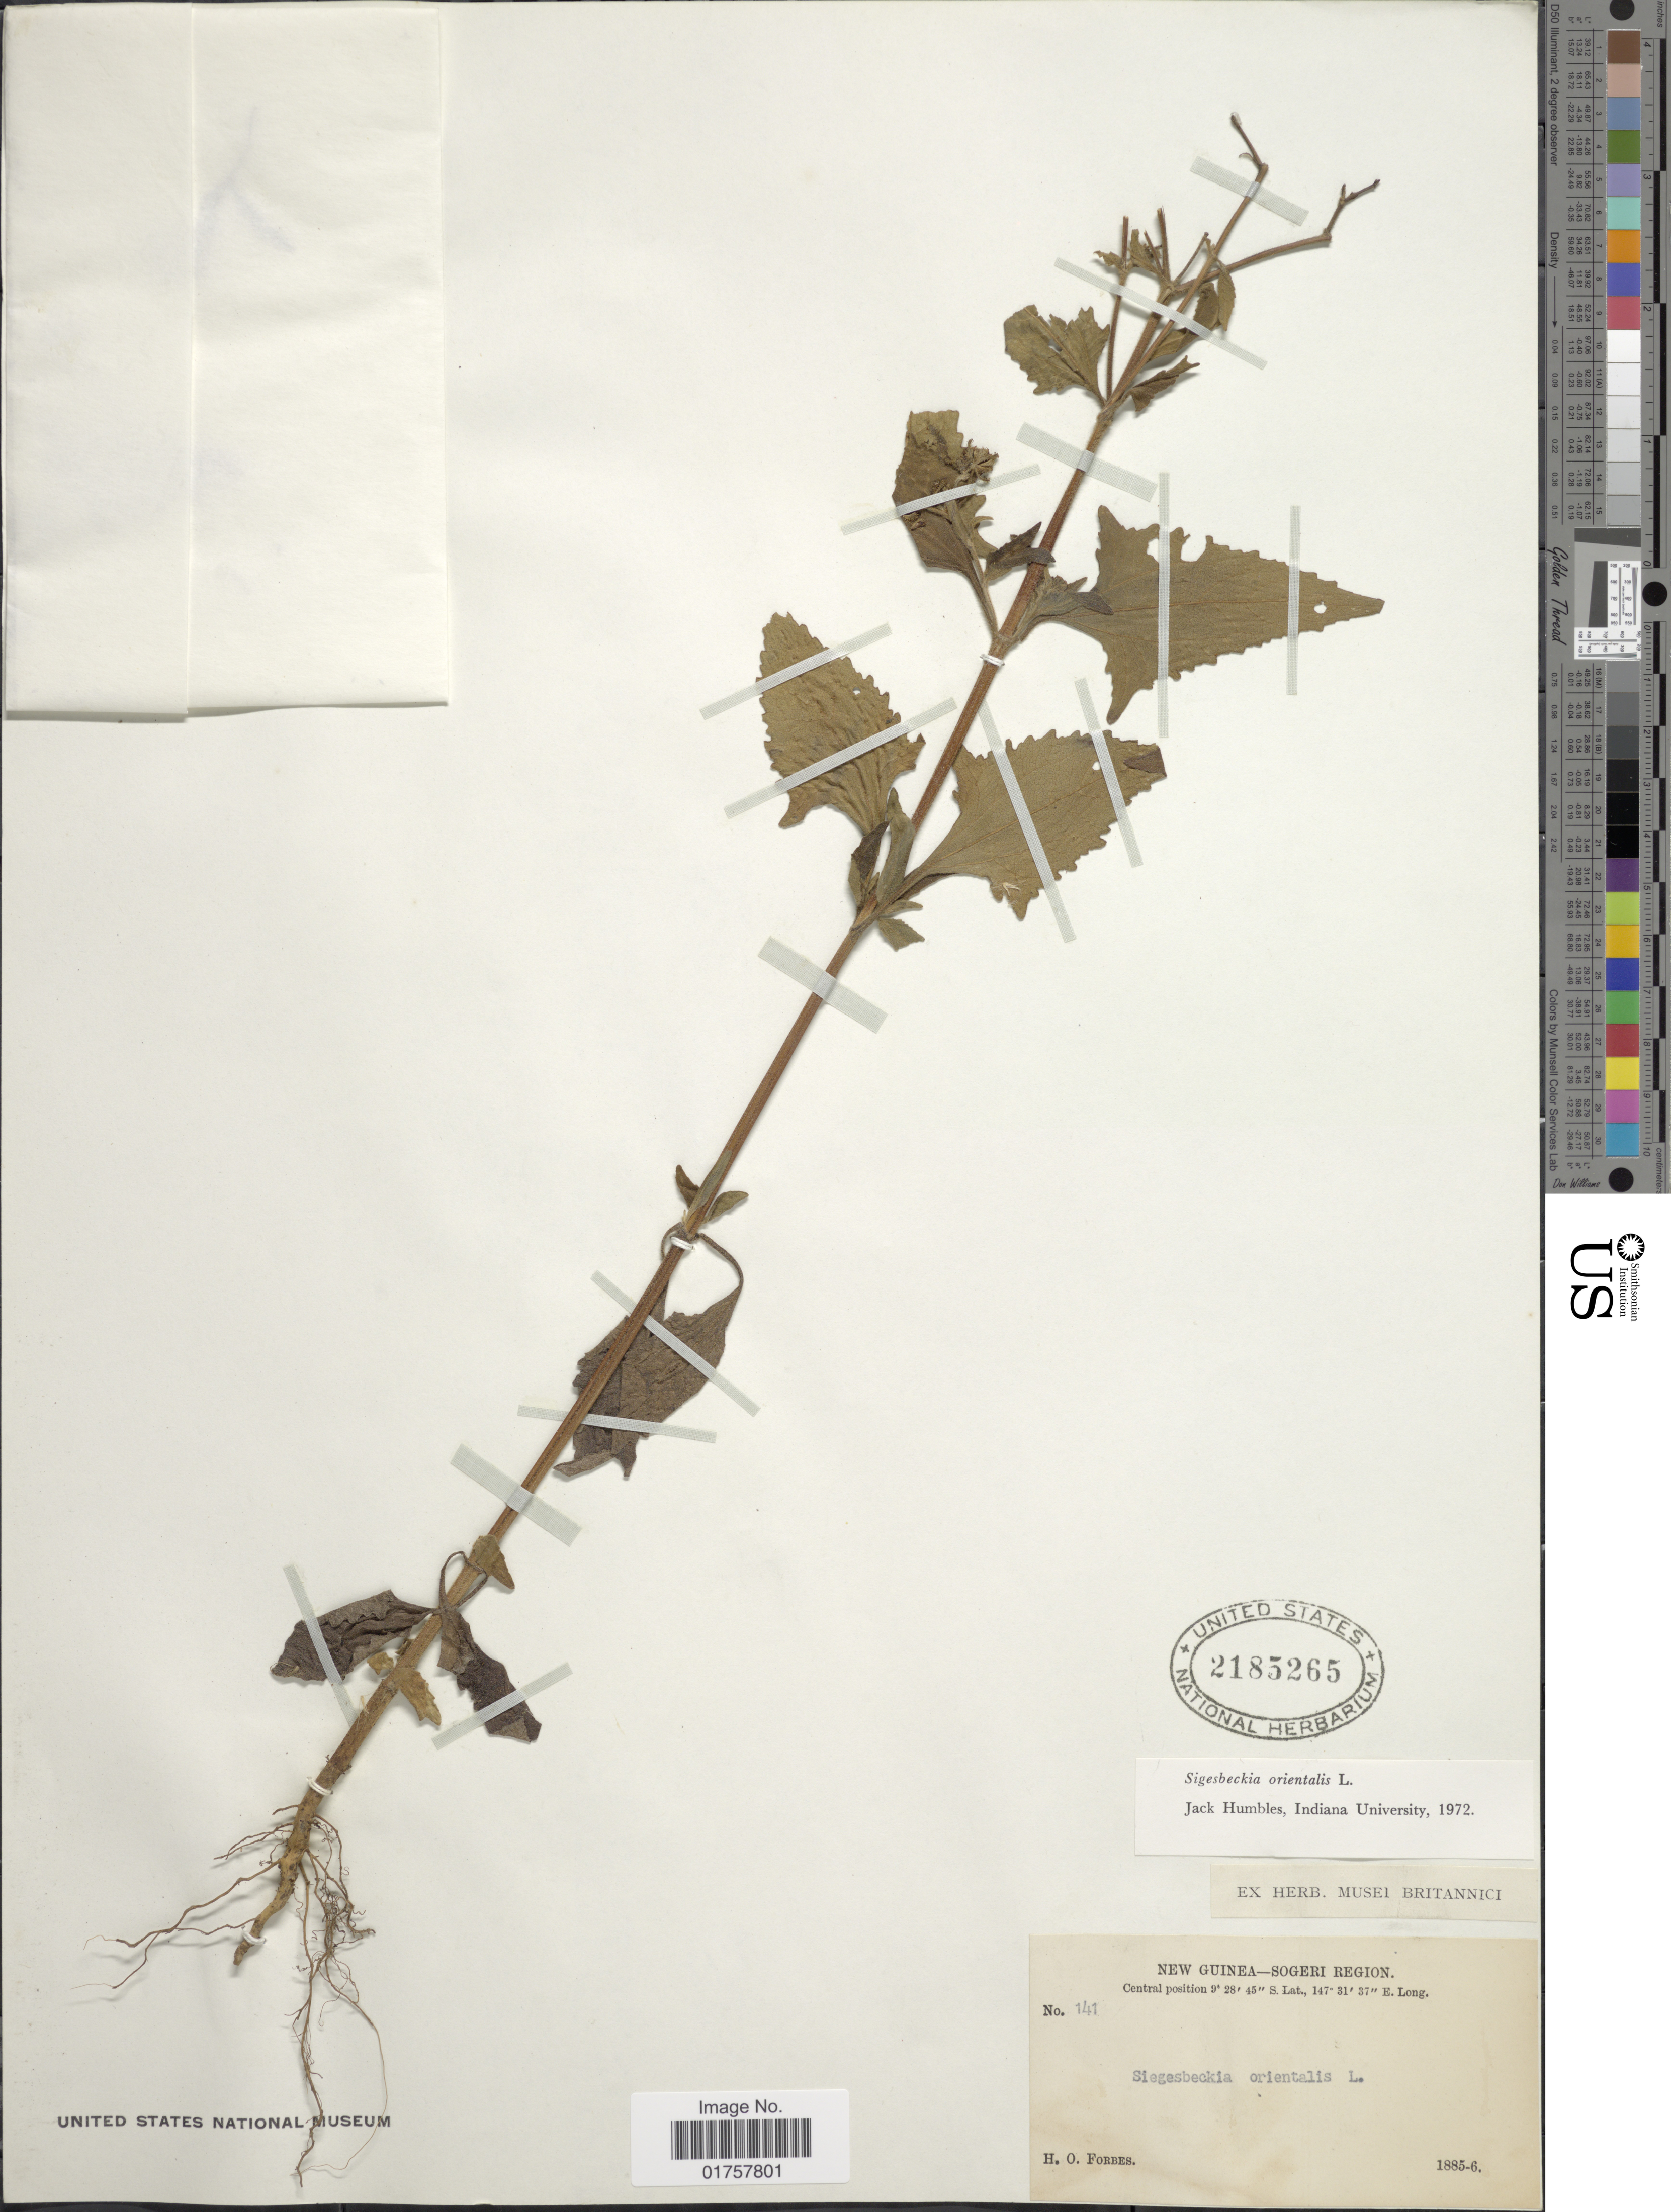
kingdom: Plantae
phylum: Tracheophyta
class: Magnoliopsida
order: Asterales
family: Asteraceae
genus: Sigesbeckia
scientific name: Sigesbeckia orientalis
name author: L.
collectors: H. O. Forbes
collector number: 141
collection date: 1885/1886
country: Papua New Guinea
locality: New Guinea - Sogeri Region, Central position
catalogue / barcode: US 2185265